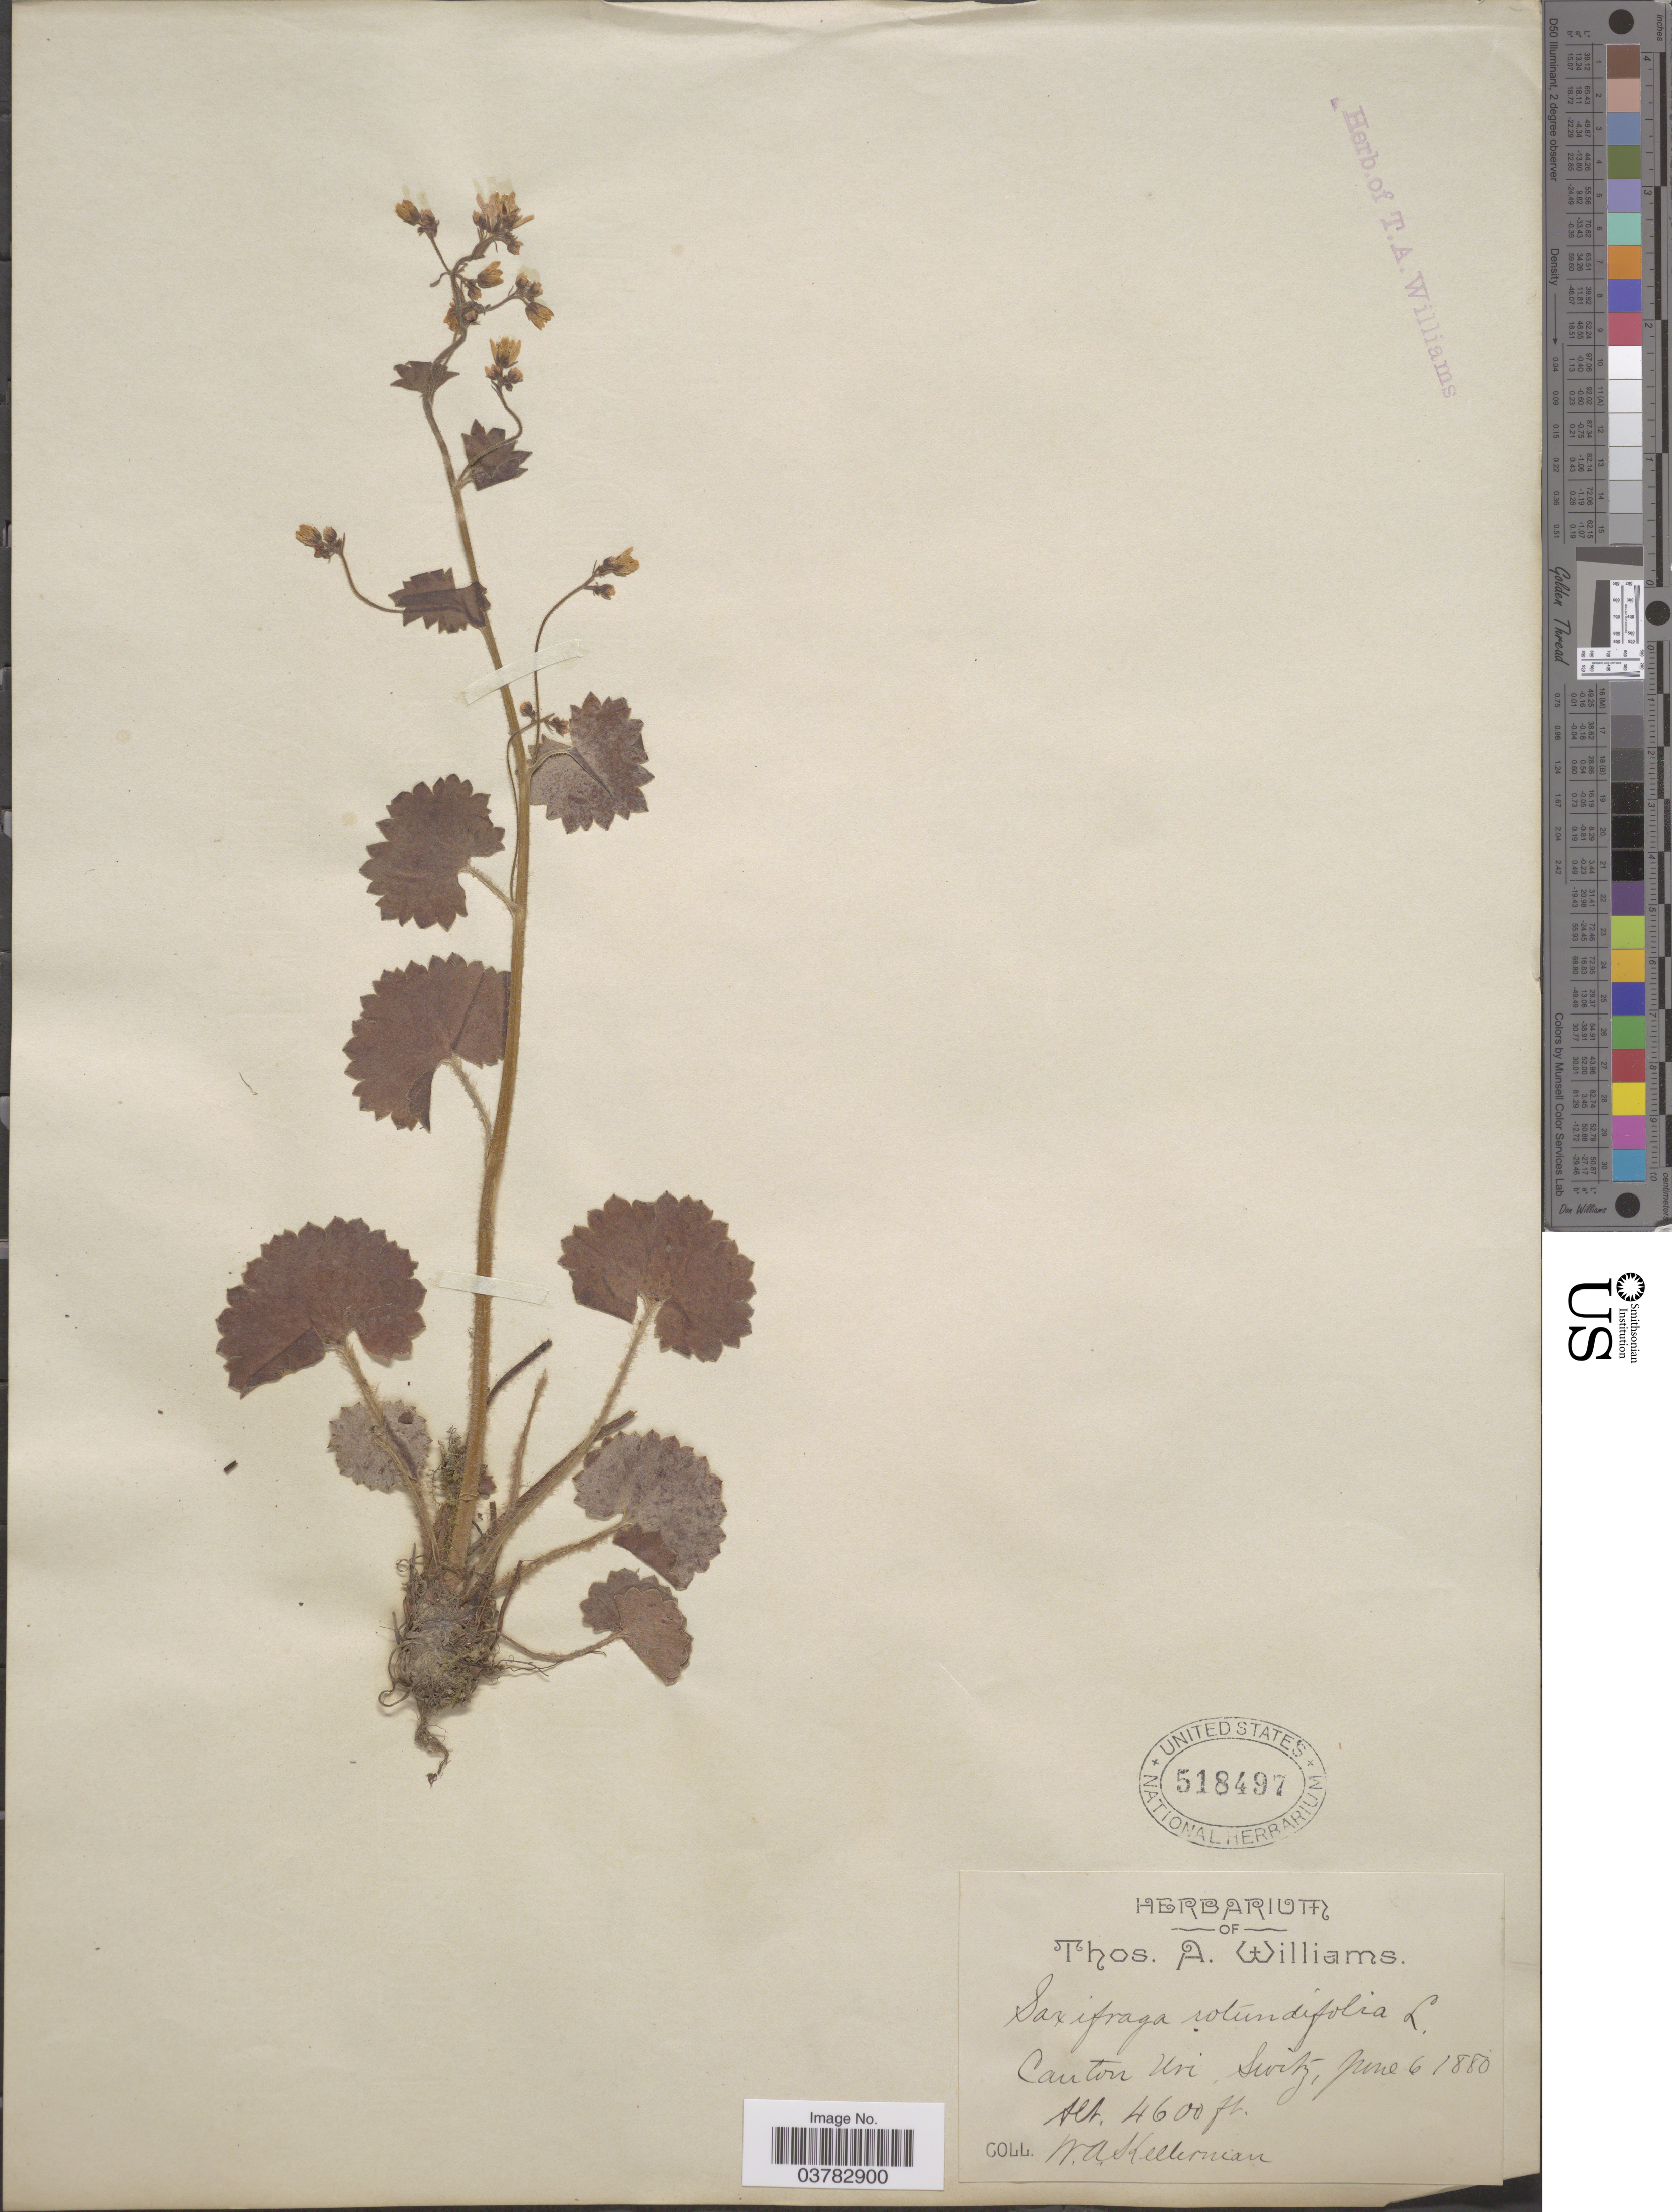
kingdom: Plantae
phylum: Tracheophyta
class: Magnoliopsida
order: Saxifragales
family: Saxifragaceae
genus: Saxifraga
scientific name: Saxifraga rotundifolia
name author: L.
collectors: W. Kellerman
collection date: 1880-06-06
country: Switzerland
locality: Canton Uri.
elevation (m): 1402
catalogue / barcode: US 518497